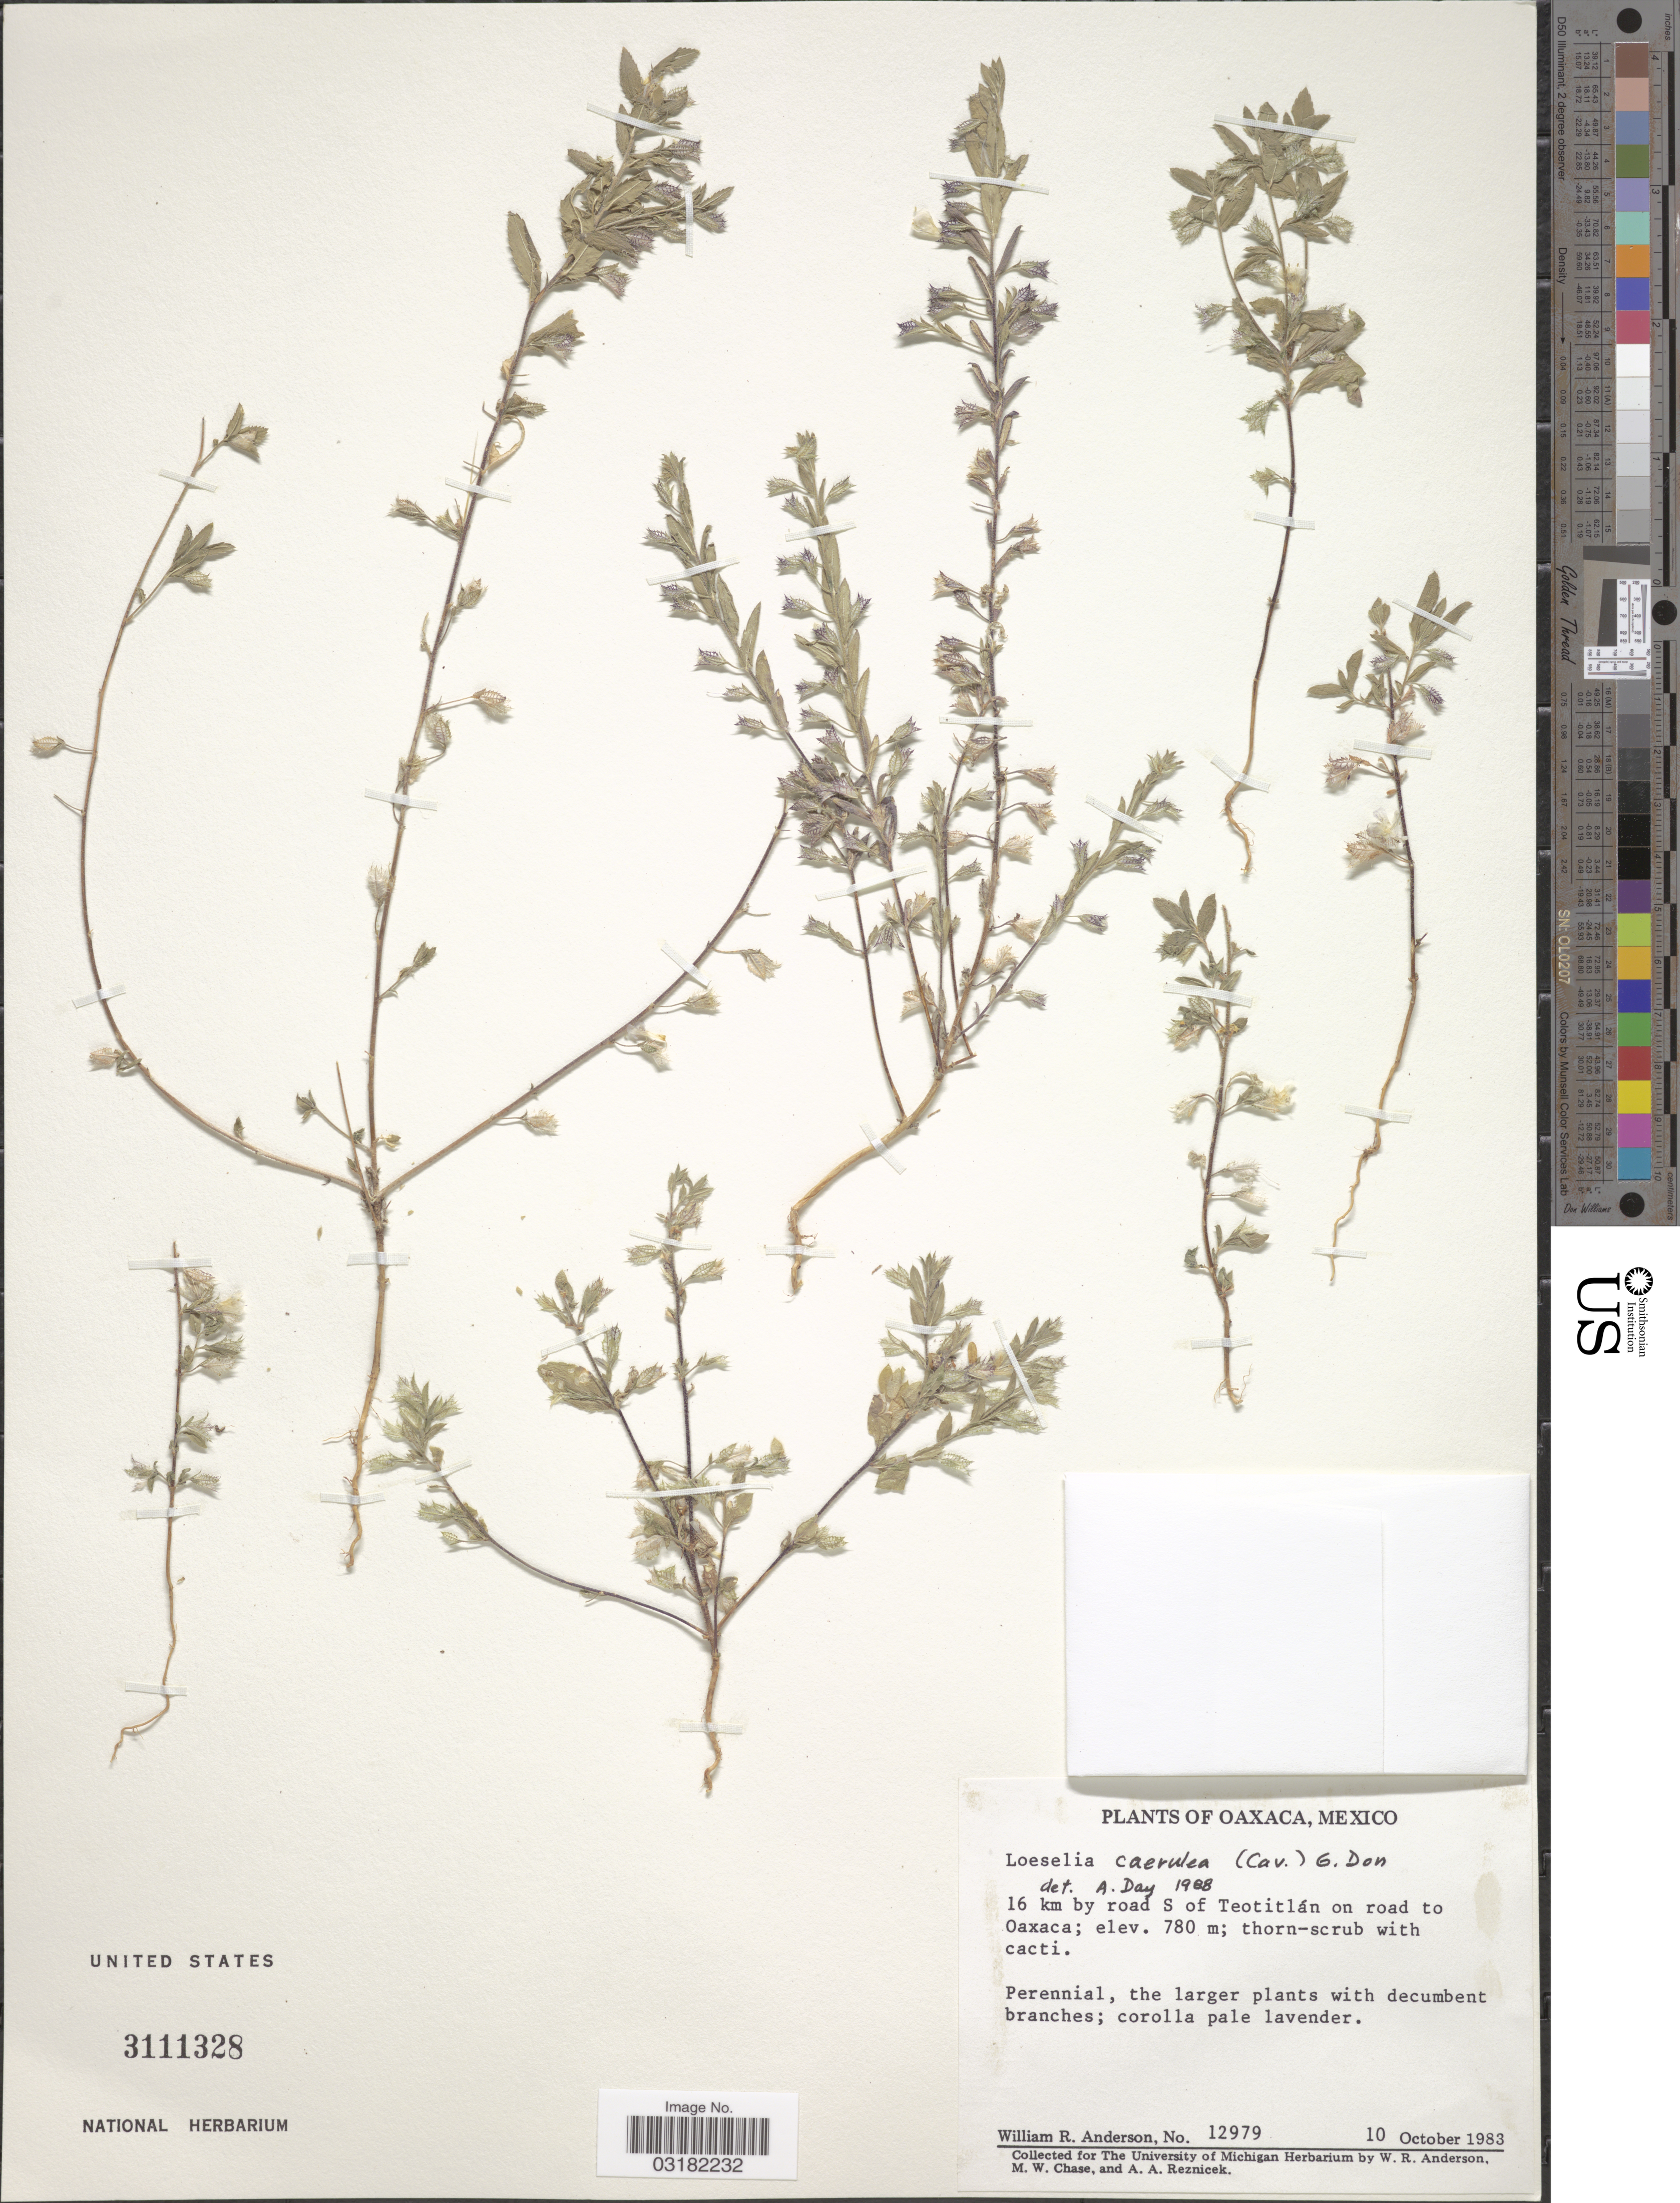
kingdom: Plantae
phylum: Tracheophyta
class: Magnoliopsida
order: Ericales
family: Polemoniaceae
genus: Loeselia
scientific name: Loeselia caerulea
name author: (Cav.) G. Don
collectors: W. R. Anderson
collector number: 12979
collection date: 1983-10-10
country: Mexico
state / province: Oaxaca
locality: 16 km by road S of Teotitlán on road to Oaxaca.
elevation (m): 780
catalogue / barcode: US 3111328